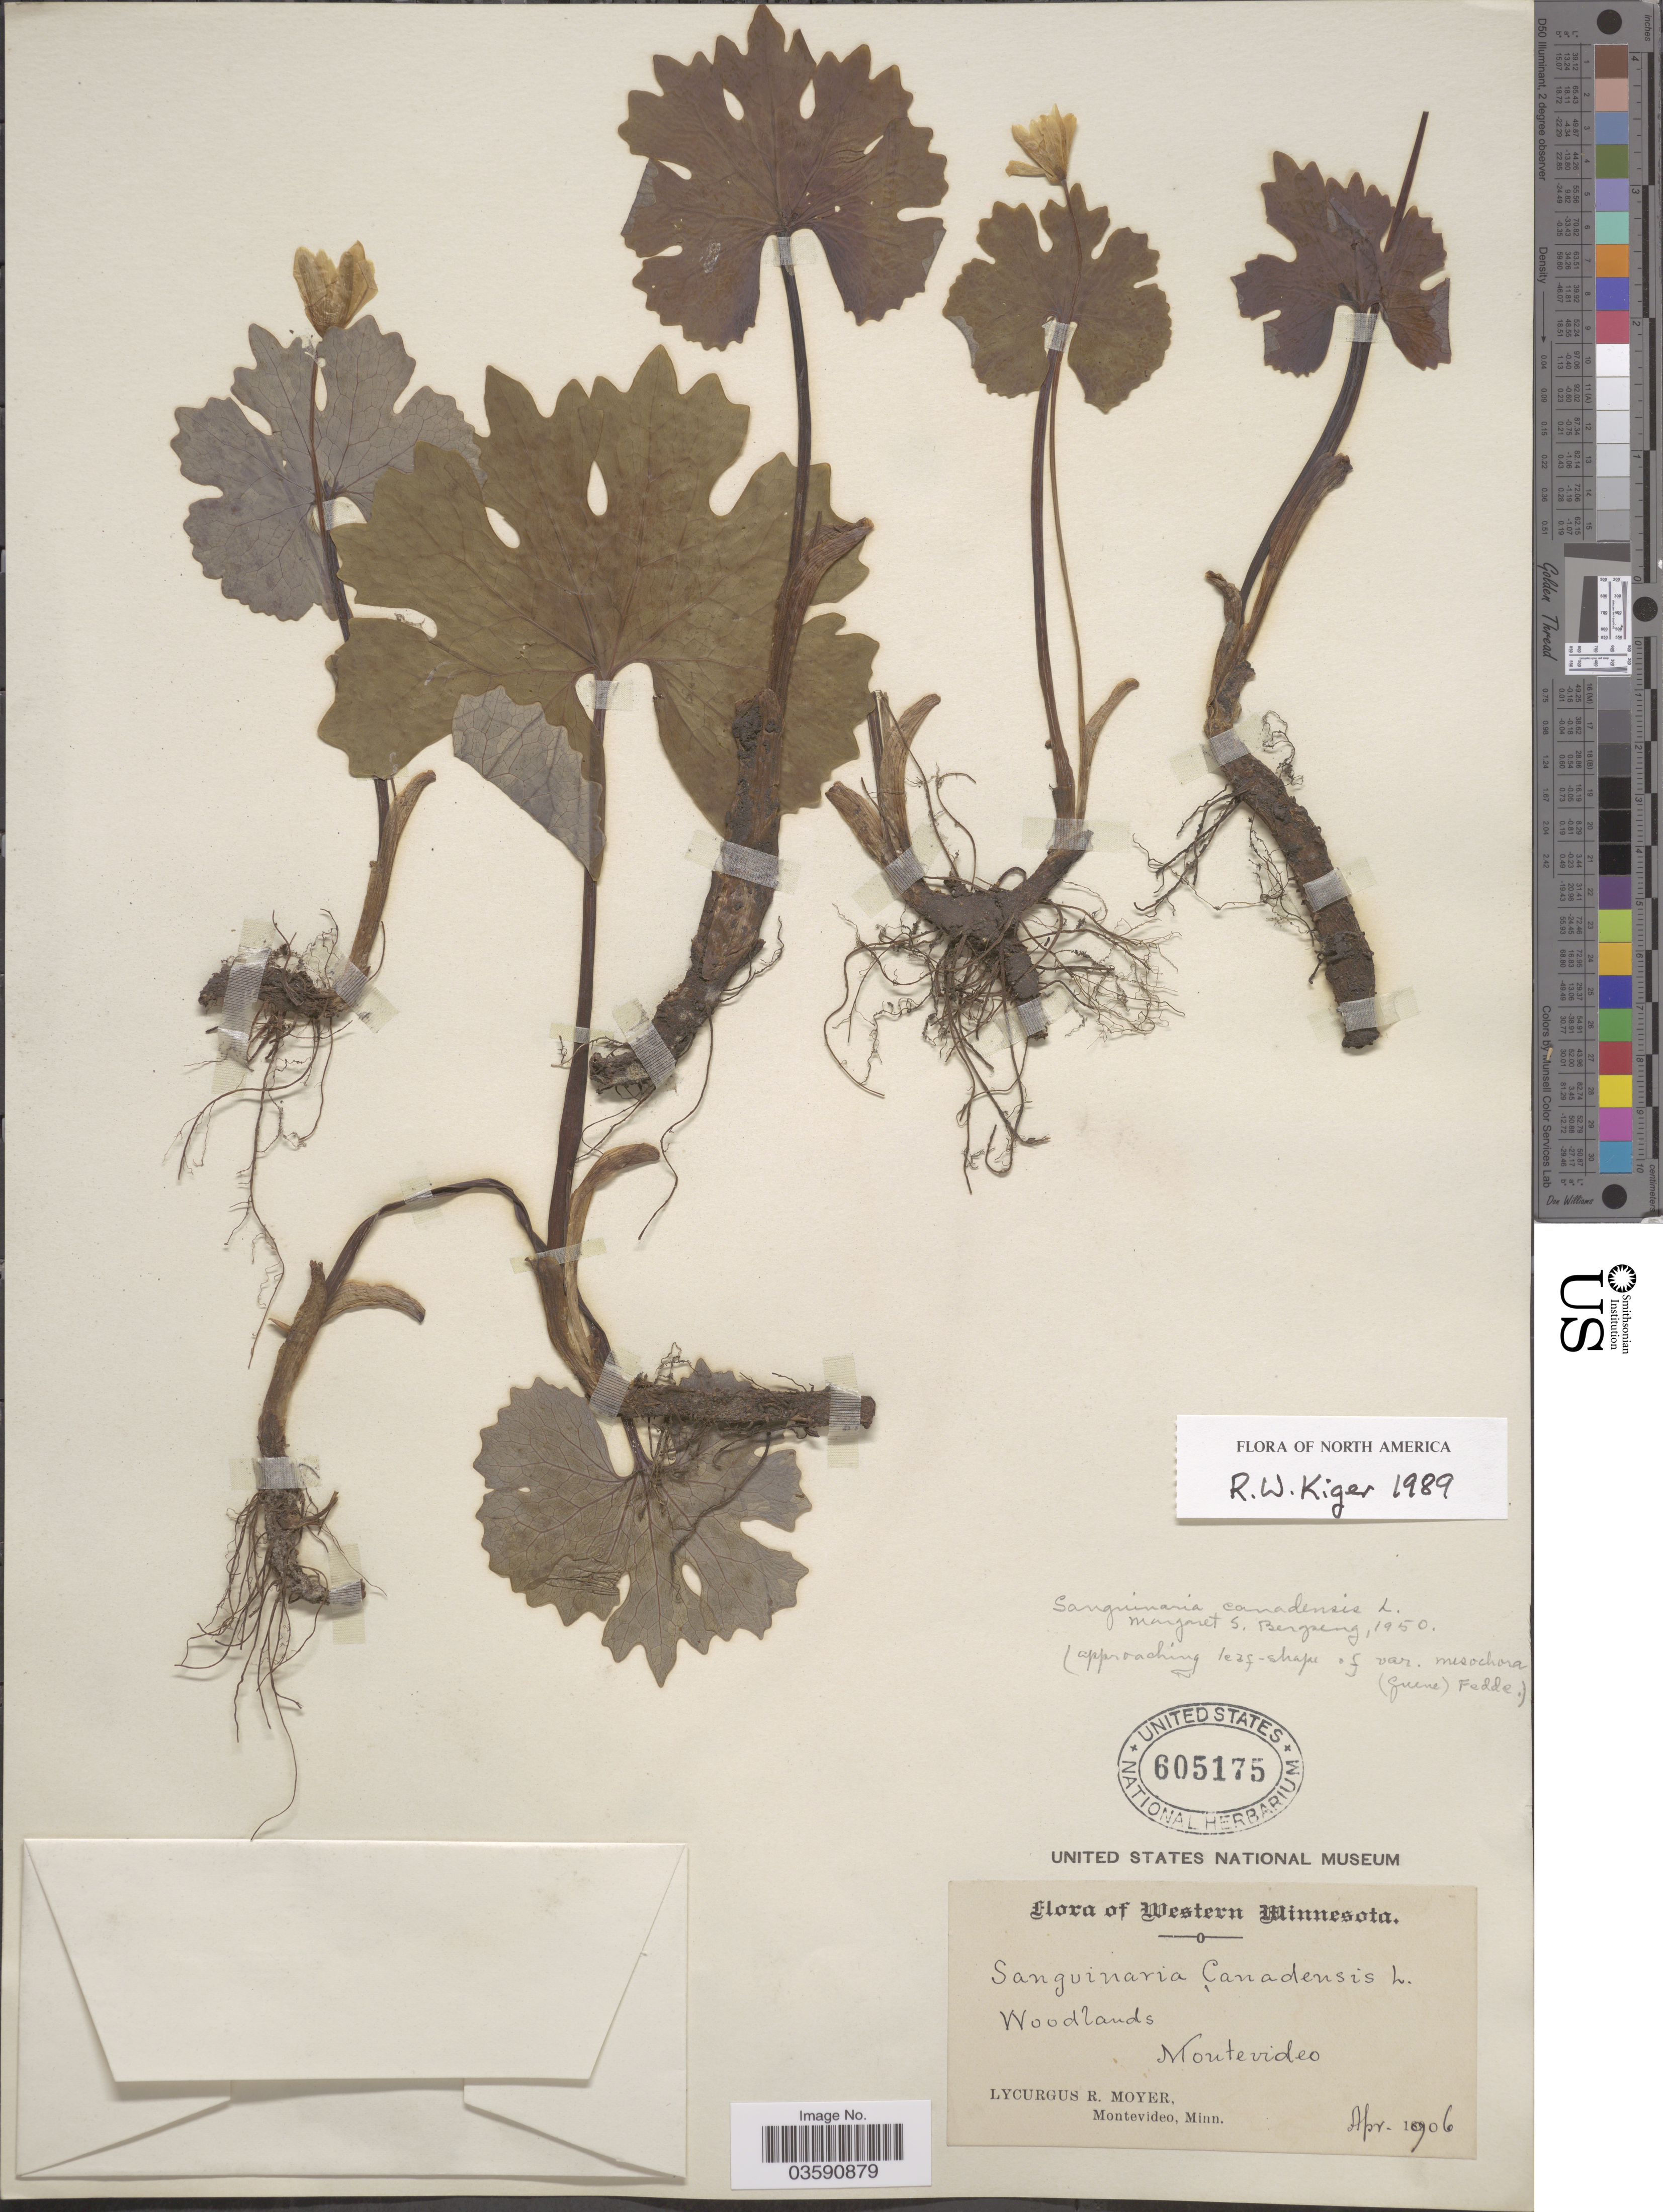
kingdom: Plantae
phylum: Tracheophyta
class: Magnoliopsida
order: Ranunculales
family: Papaveraceae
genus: Sanguinaria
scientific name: Sanguinaria canadensis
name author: L.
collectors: L. Moyer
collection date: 1906-04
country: United States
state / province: Minnesota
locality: Western Minnesota. Woodlands Montevideo.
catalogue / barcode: US 605175